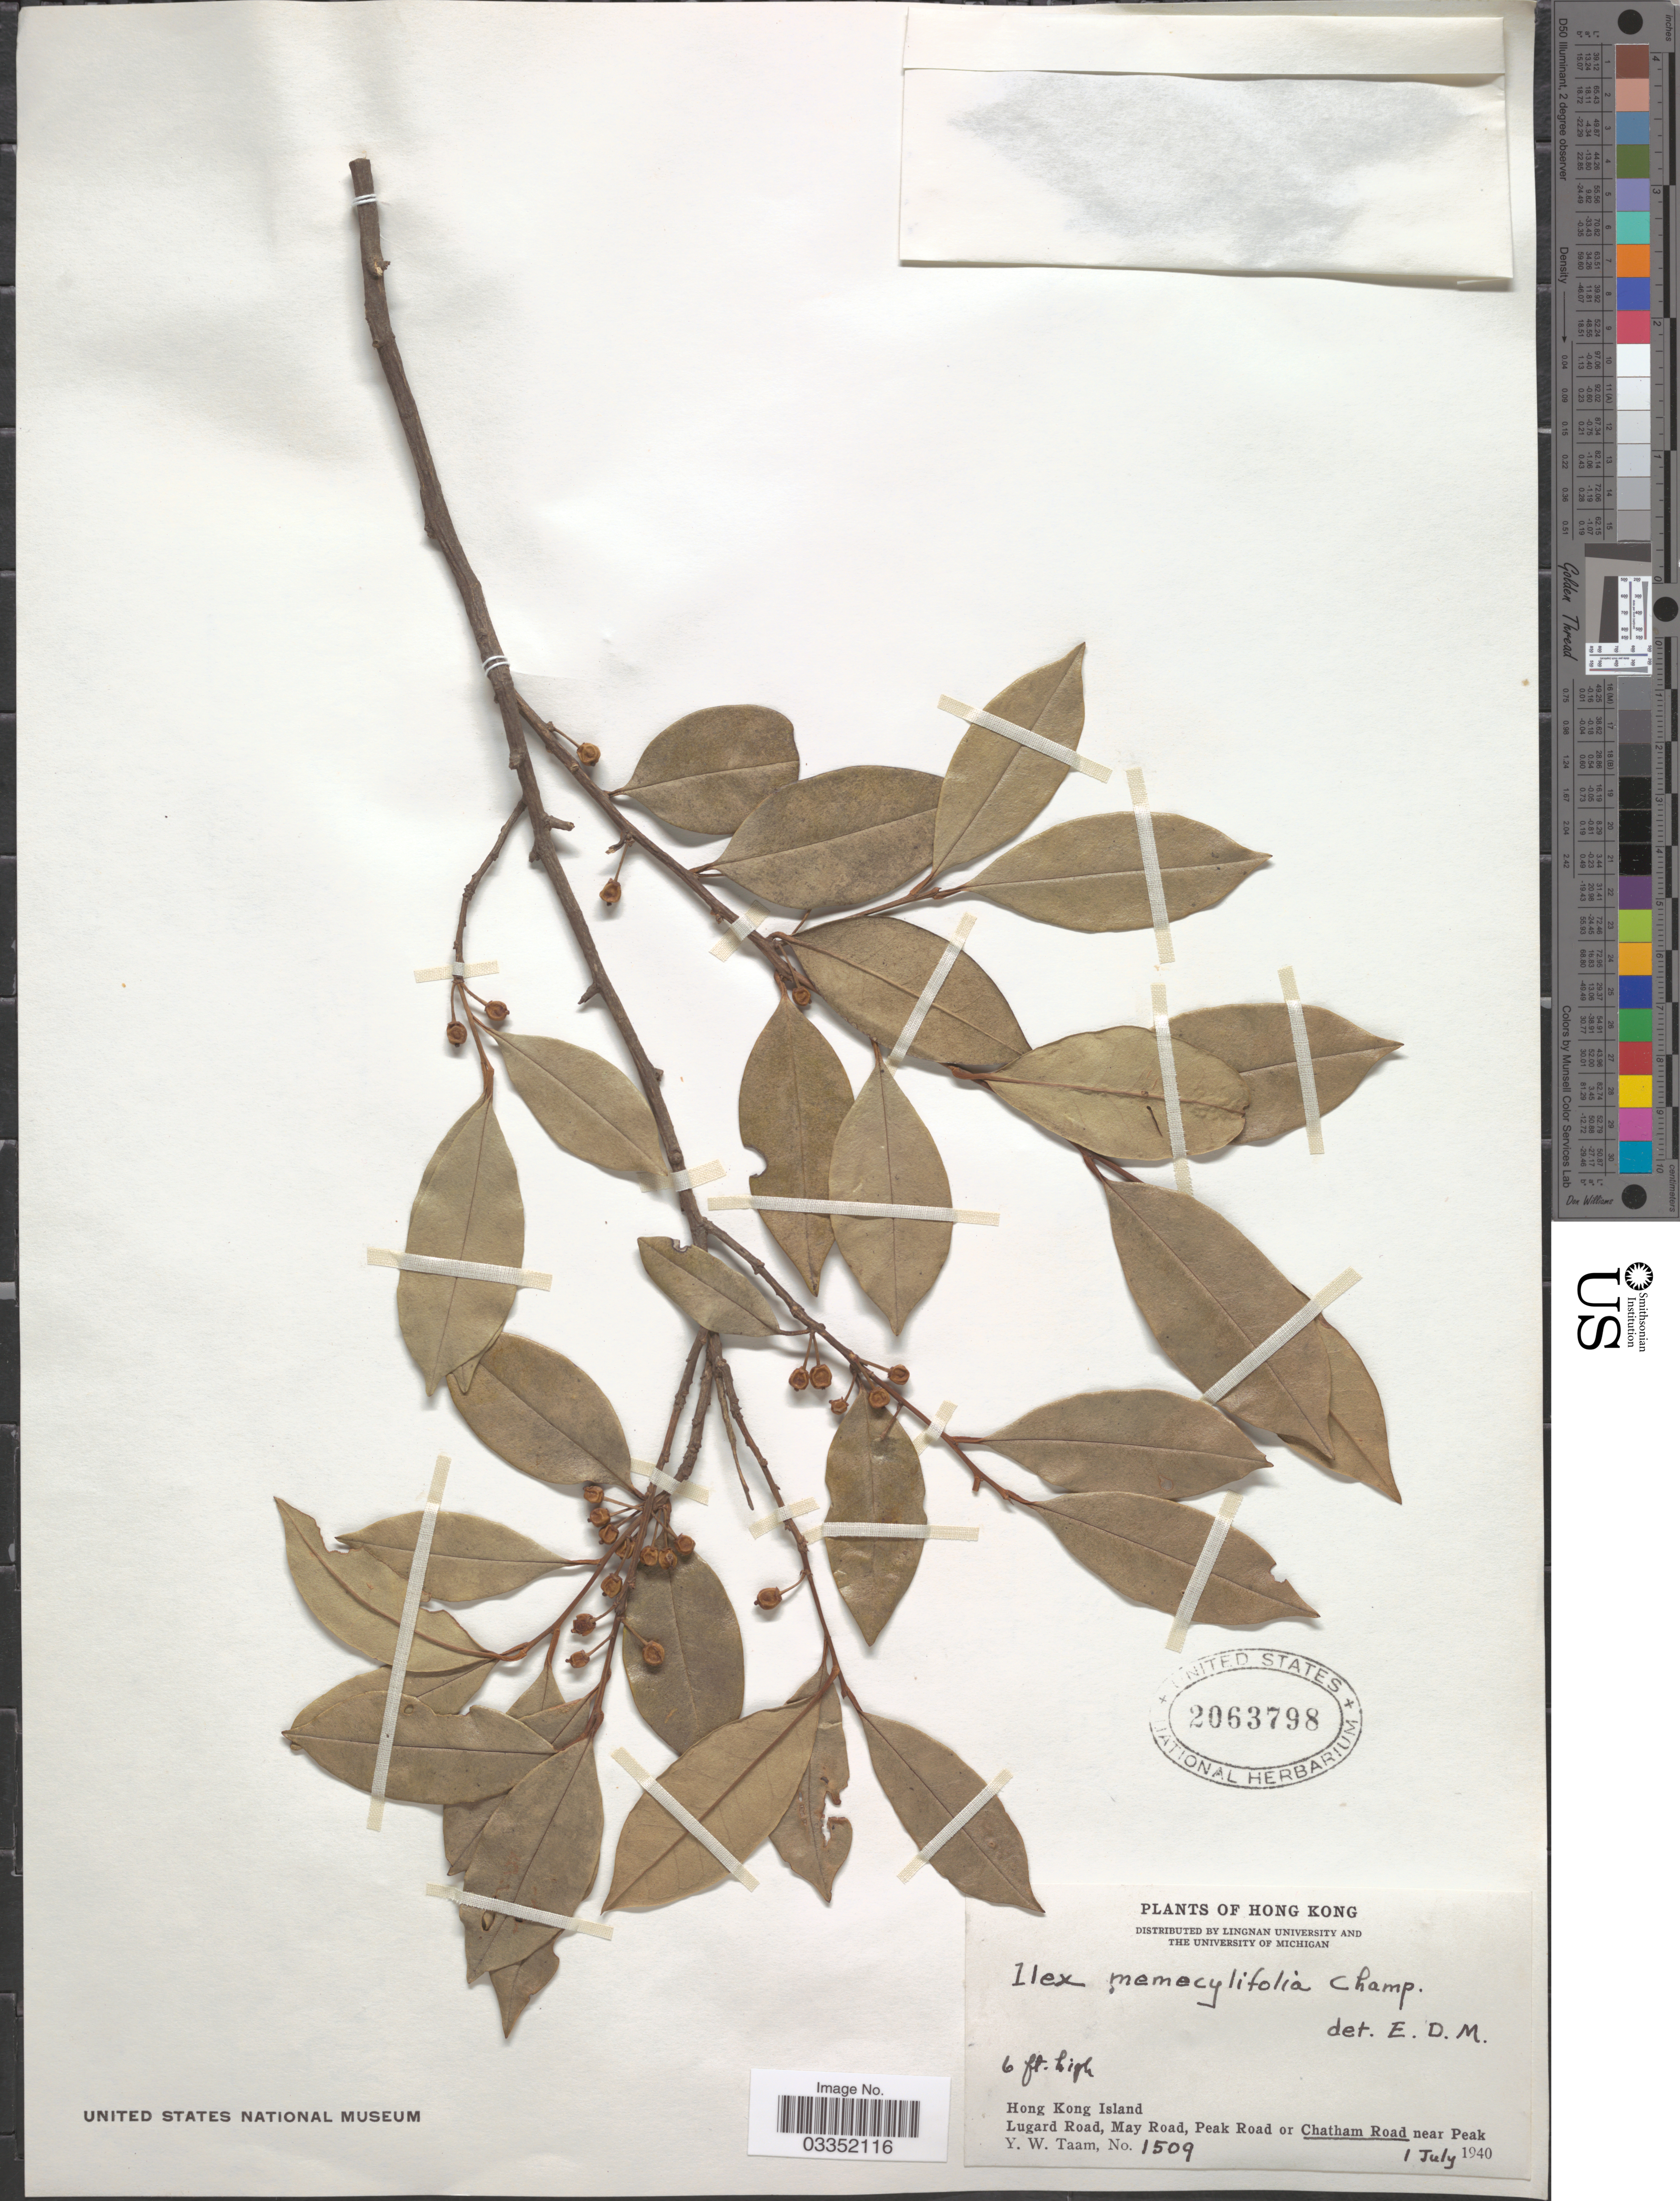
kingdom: Plantae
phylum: Tracheophyta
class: Magnoliopsida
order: Aquifoliales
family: Aquifoliaceae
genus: Ilex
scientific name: Ilex memecylifolia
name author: Champ. ex Benth.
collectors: Y. W. Taam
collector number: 1509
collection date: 1940-07-01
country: China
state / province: Hong Kong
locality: Hong Kong Island. Lugard Road, May Road, Peak Road or Chatham Road near Peak.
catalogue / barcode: US 2063798